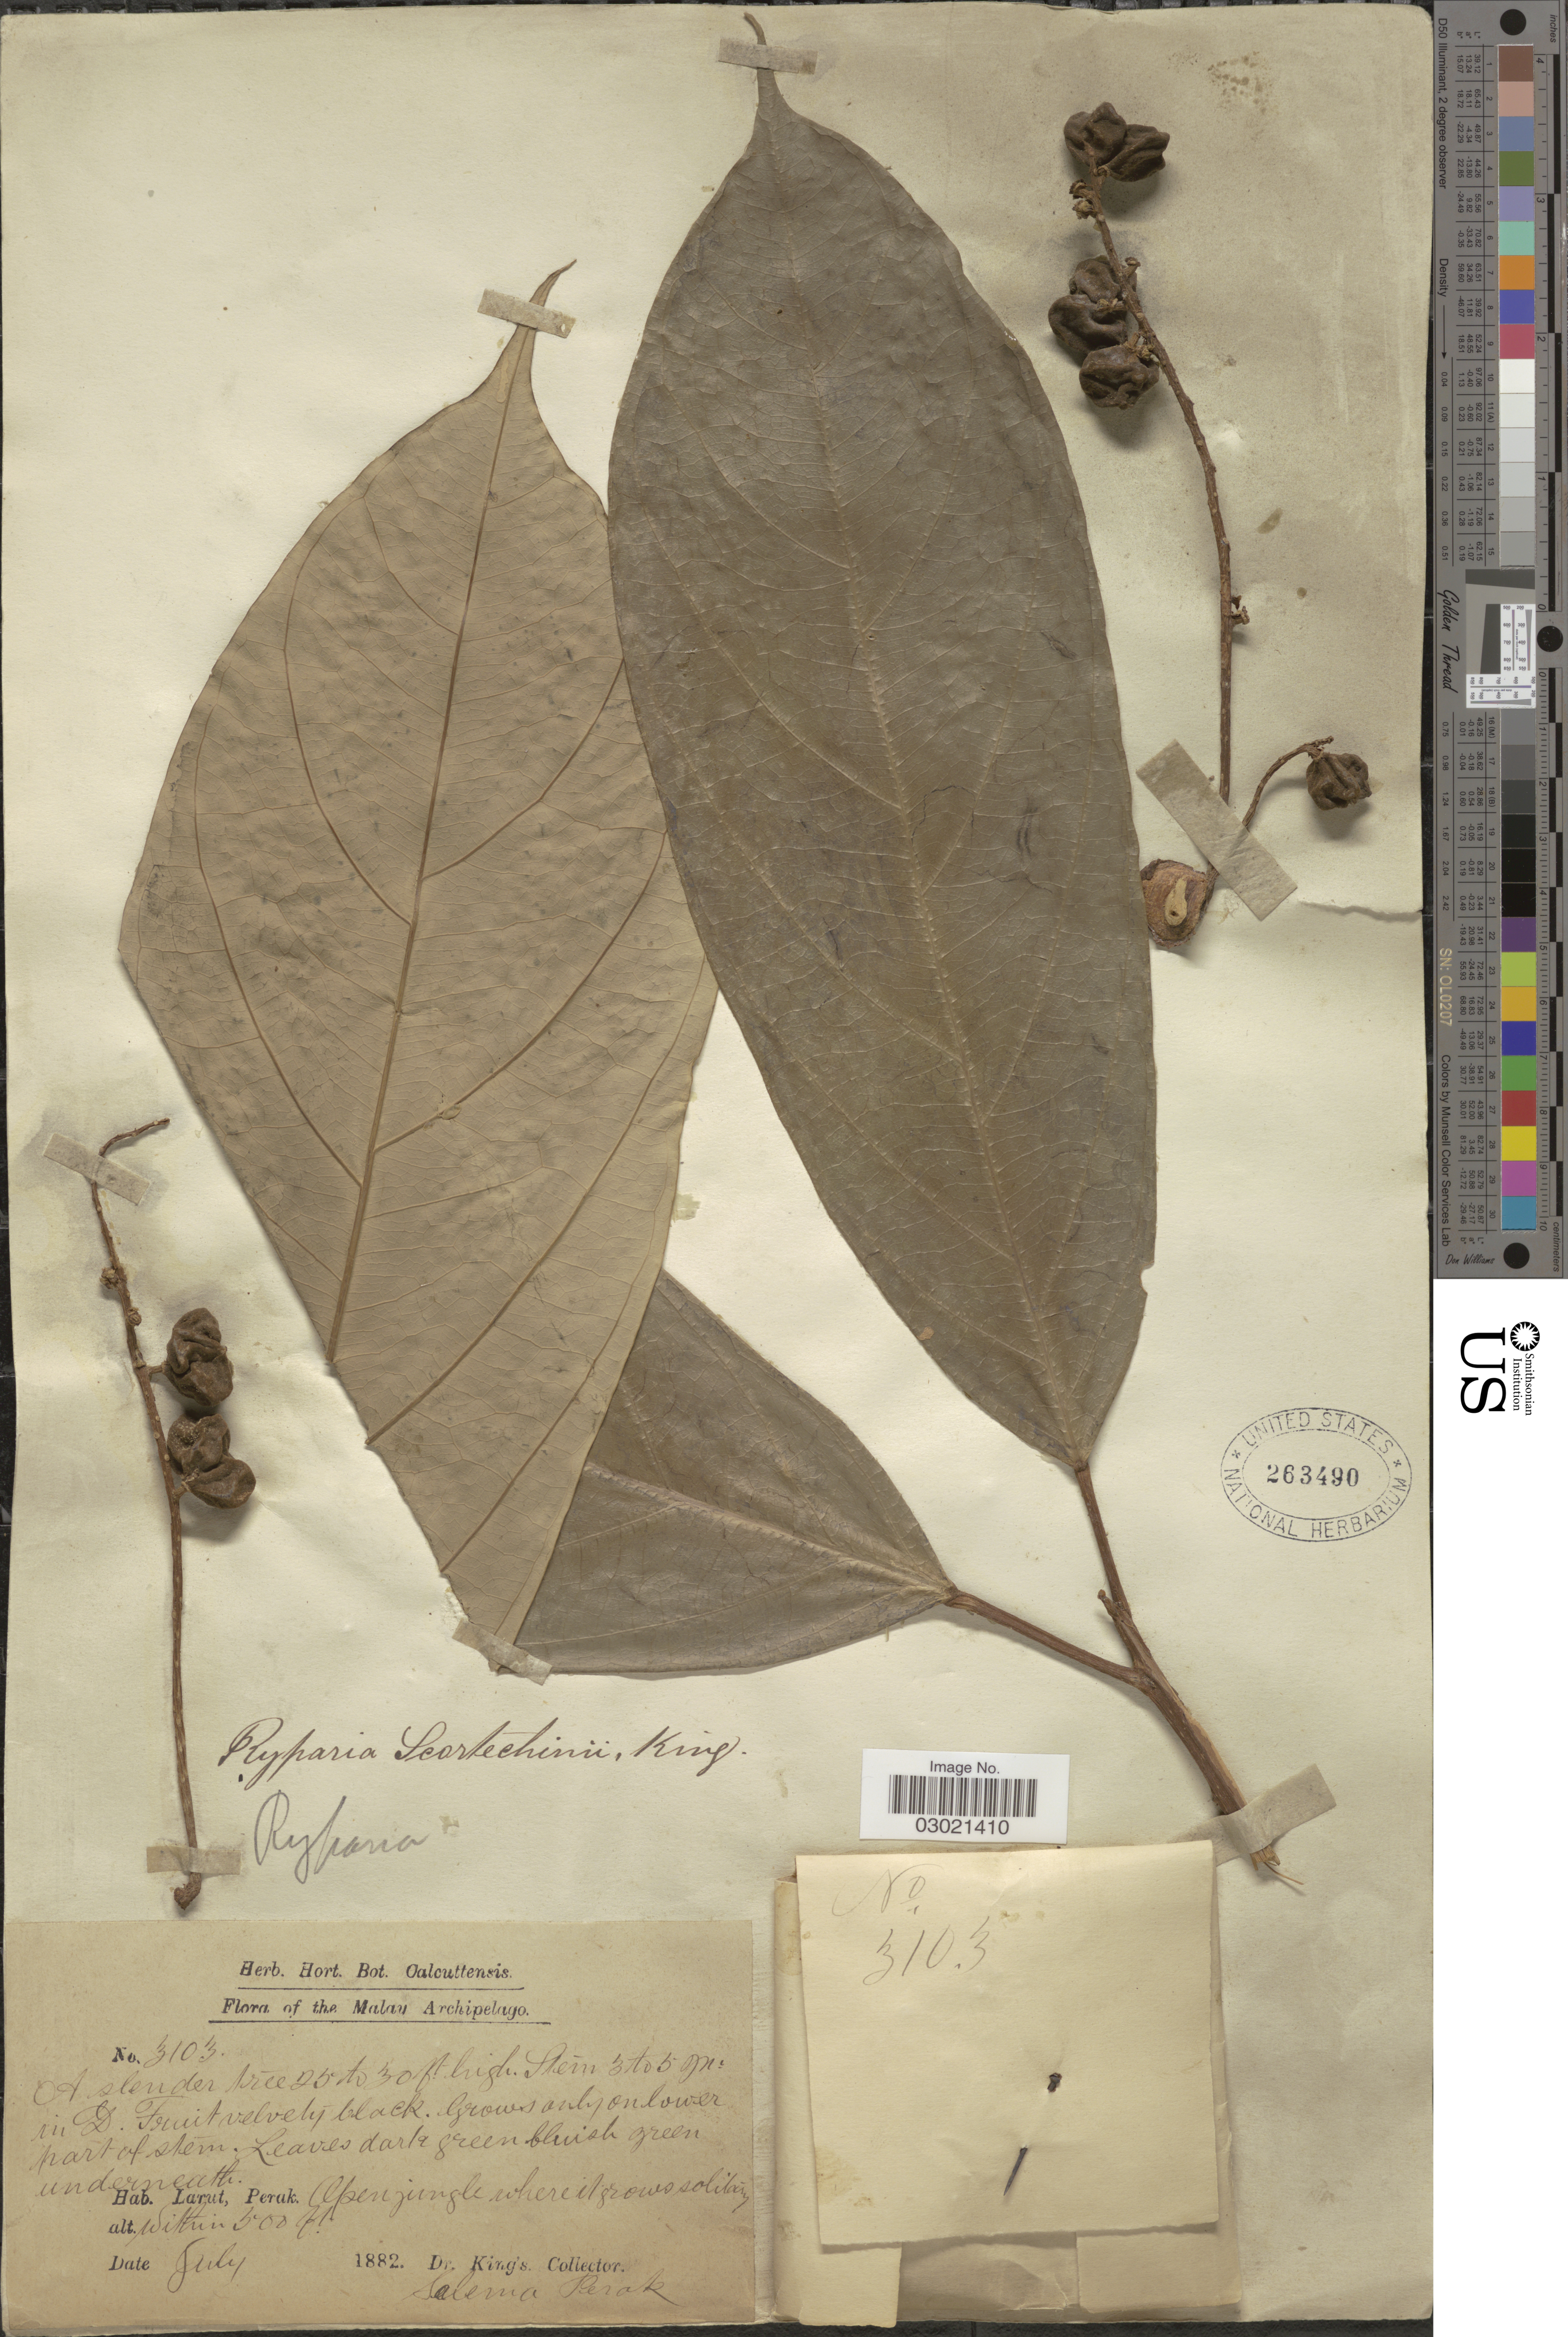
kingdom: Plantae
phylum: Tracheophyta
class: Magnoliopsida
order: Malpighiales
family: Achariaceae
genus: Ryparosa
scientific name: Ryparosa sp.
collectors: Dr. King's collector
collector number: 3103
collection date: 1882-07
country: Malaysia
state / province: Perak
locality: Malay Archipelago. Larut.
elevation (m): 152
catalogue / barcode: US 263490